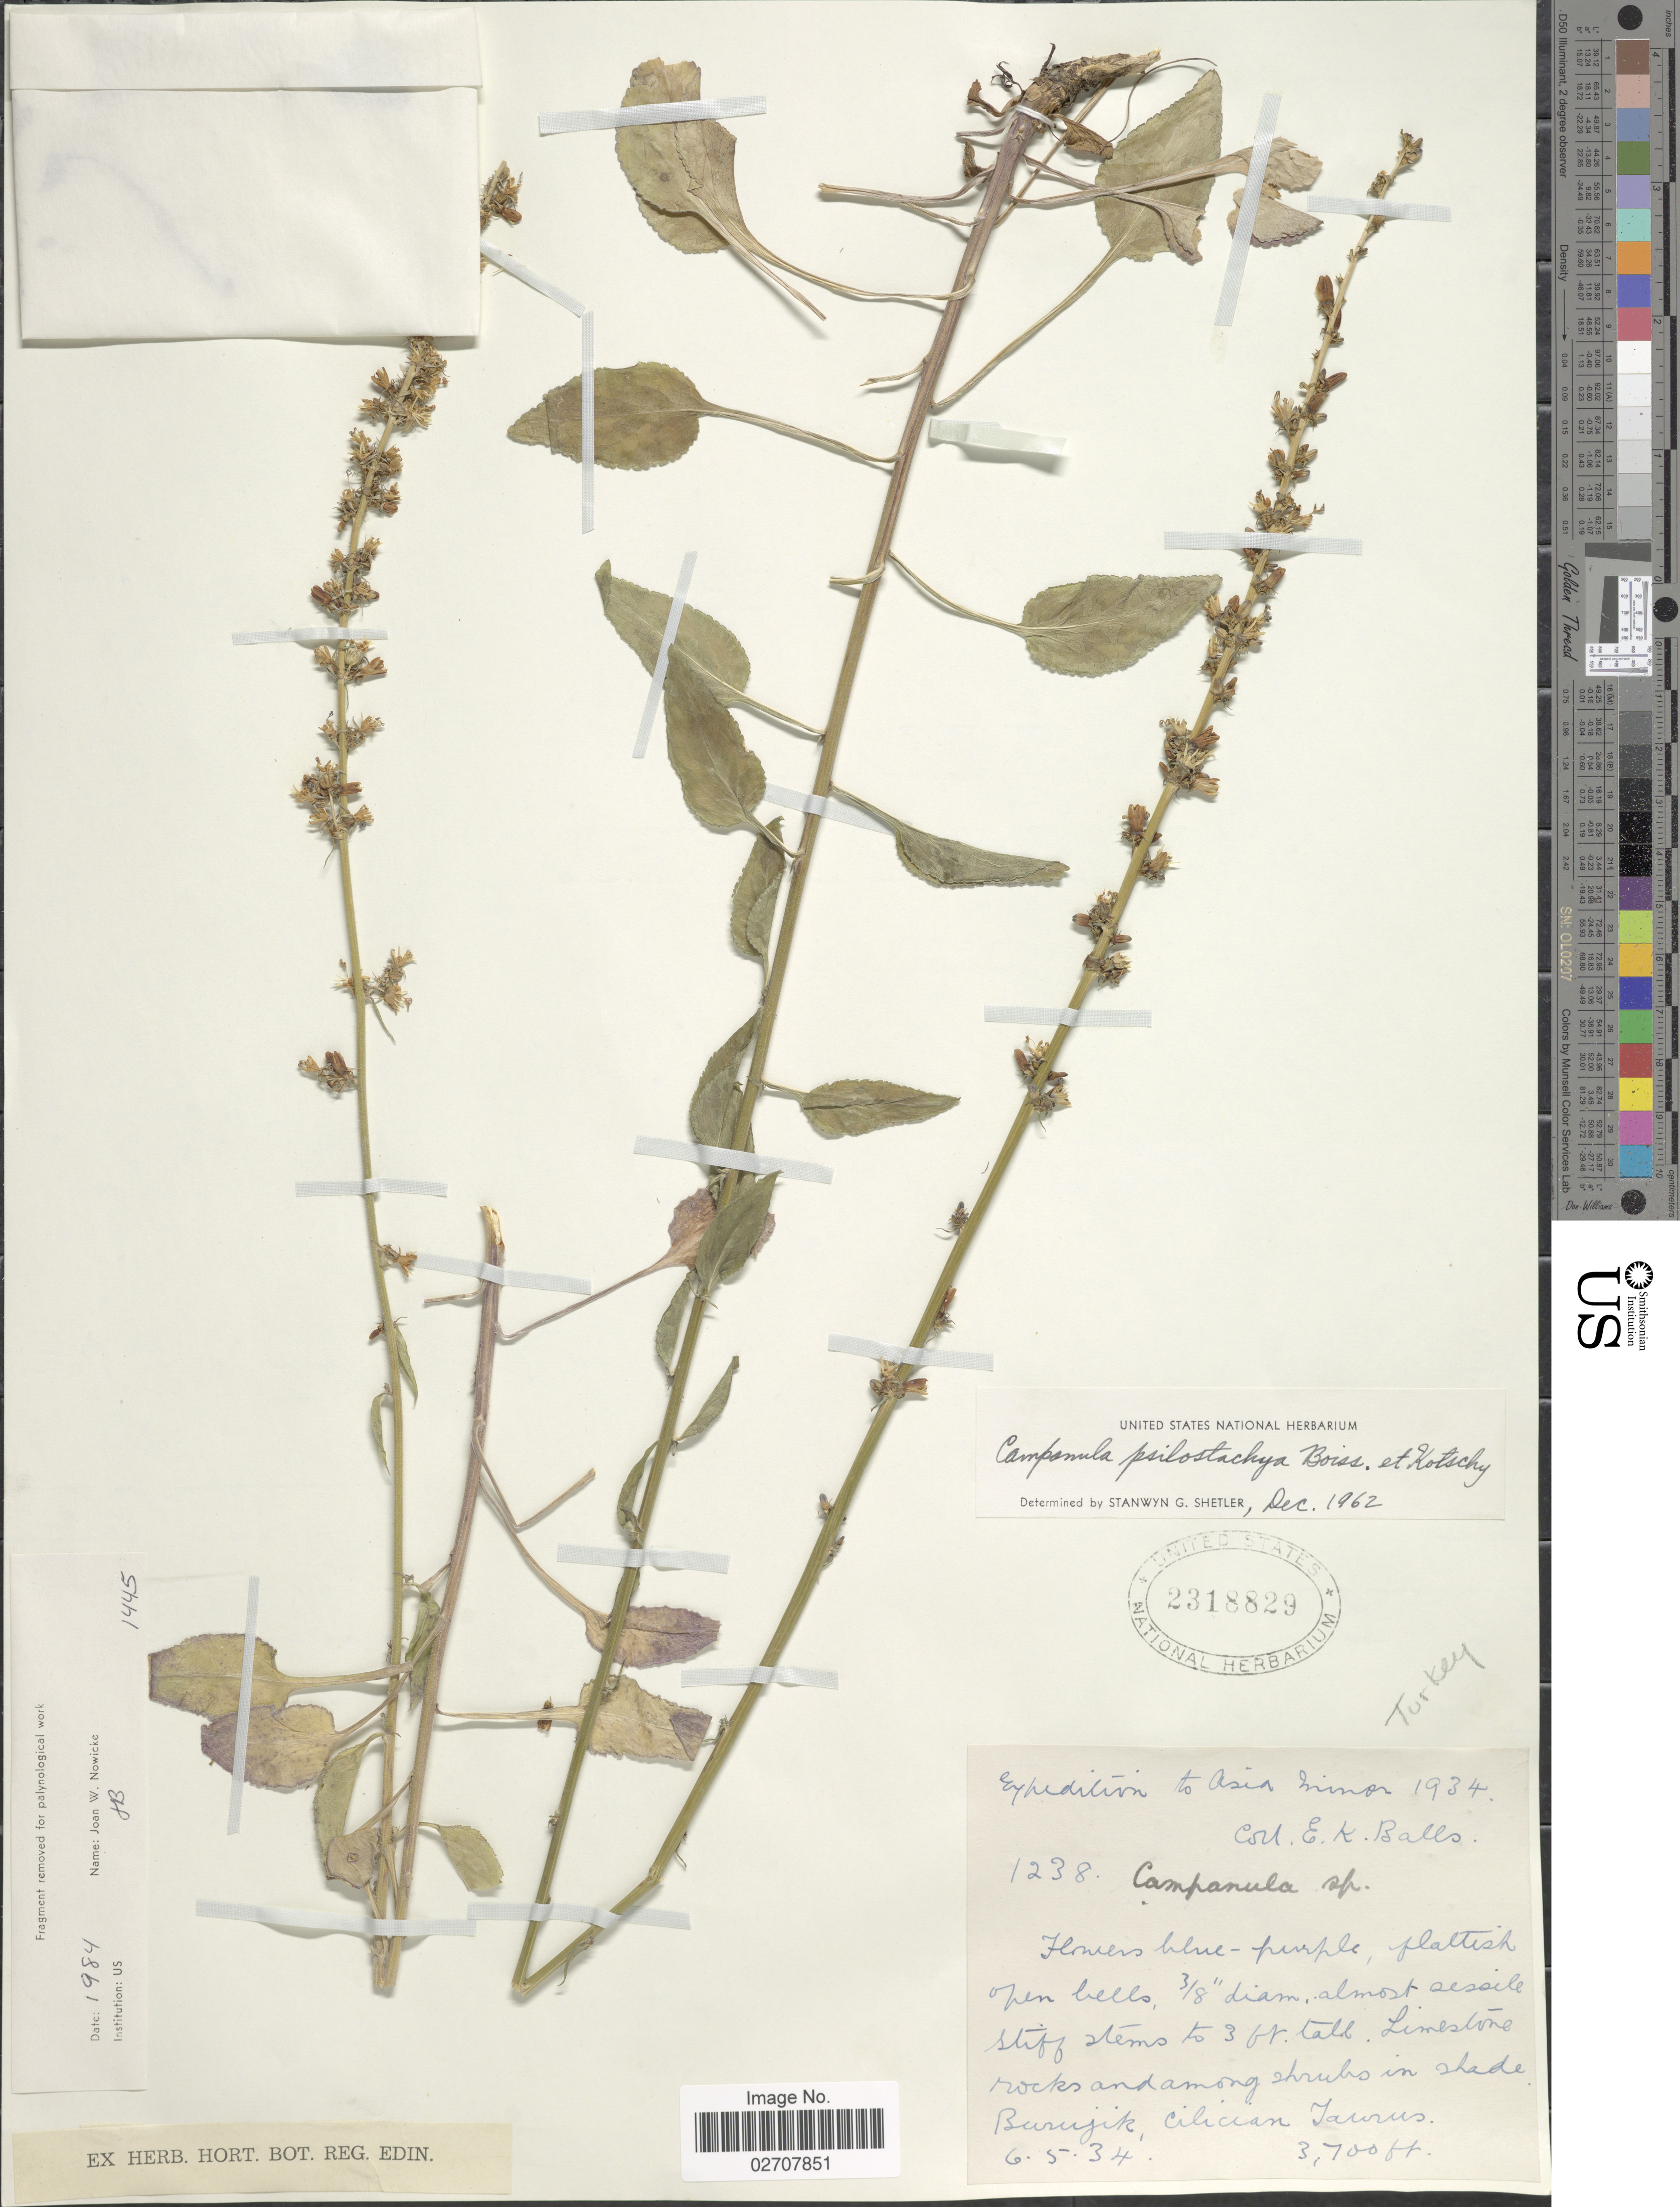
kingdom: Plantae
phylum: Tracheophyta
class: Magnoliopsida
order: Asterales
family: Campanulaceae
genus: Campanula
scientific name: Campanula psilostachya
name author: Boiss. & Kotschy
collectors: E. K. Balls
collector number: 1238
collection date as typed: Transcribed d/m/y: 6/5/34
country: Turkey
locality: Asia Minor. Burujk, Cilician Taurus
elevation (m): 1128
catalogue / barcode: US 2318829